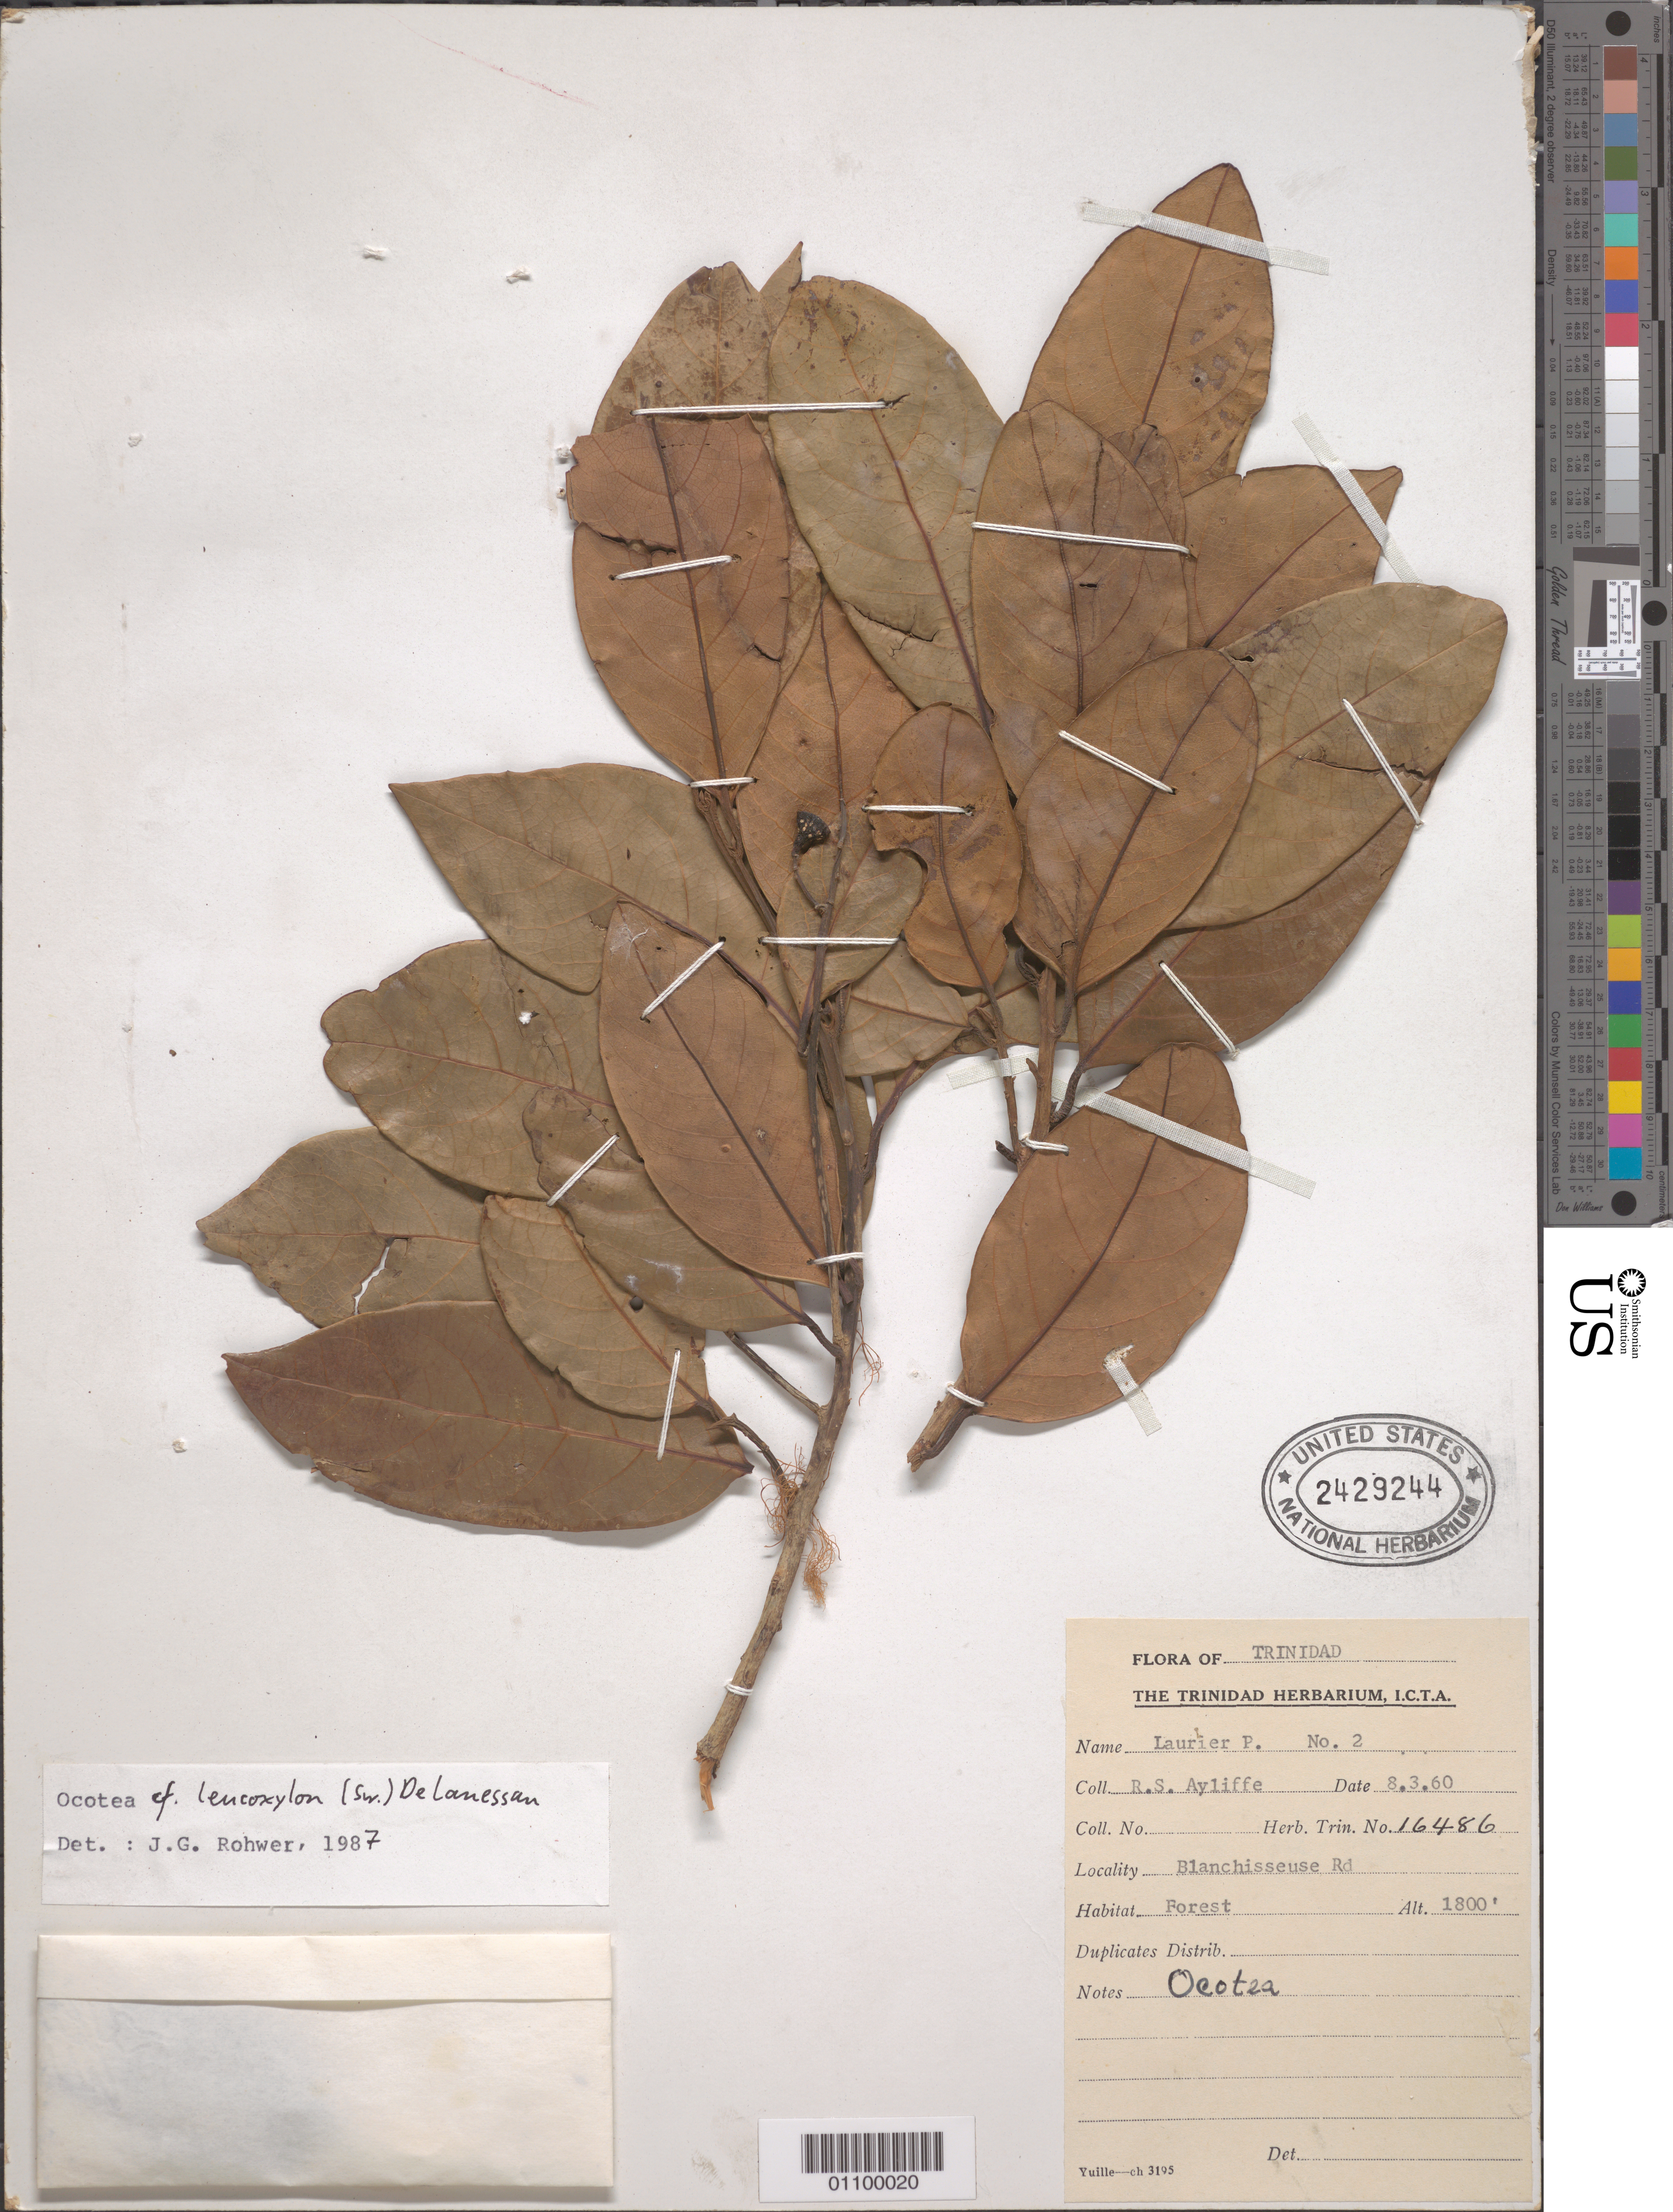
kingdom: Plantae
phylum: Tracheophyta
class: Magnoliopsida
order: Laurales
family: Lauraceae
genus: Ocotea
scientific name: Ocotea leucoxylon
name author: (Sw.) Laness.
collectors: R. Ayliffe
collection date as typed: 08 Mar 1960 or 03 Aug 1960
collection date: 1960-03-08 or 1960-08-03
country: Trinidad and Tobago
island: Trinidad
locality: Blanchisseuse Rd., Forest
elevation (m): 549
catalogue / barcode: US 2429244